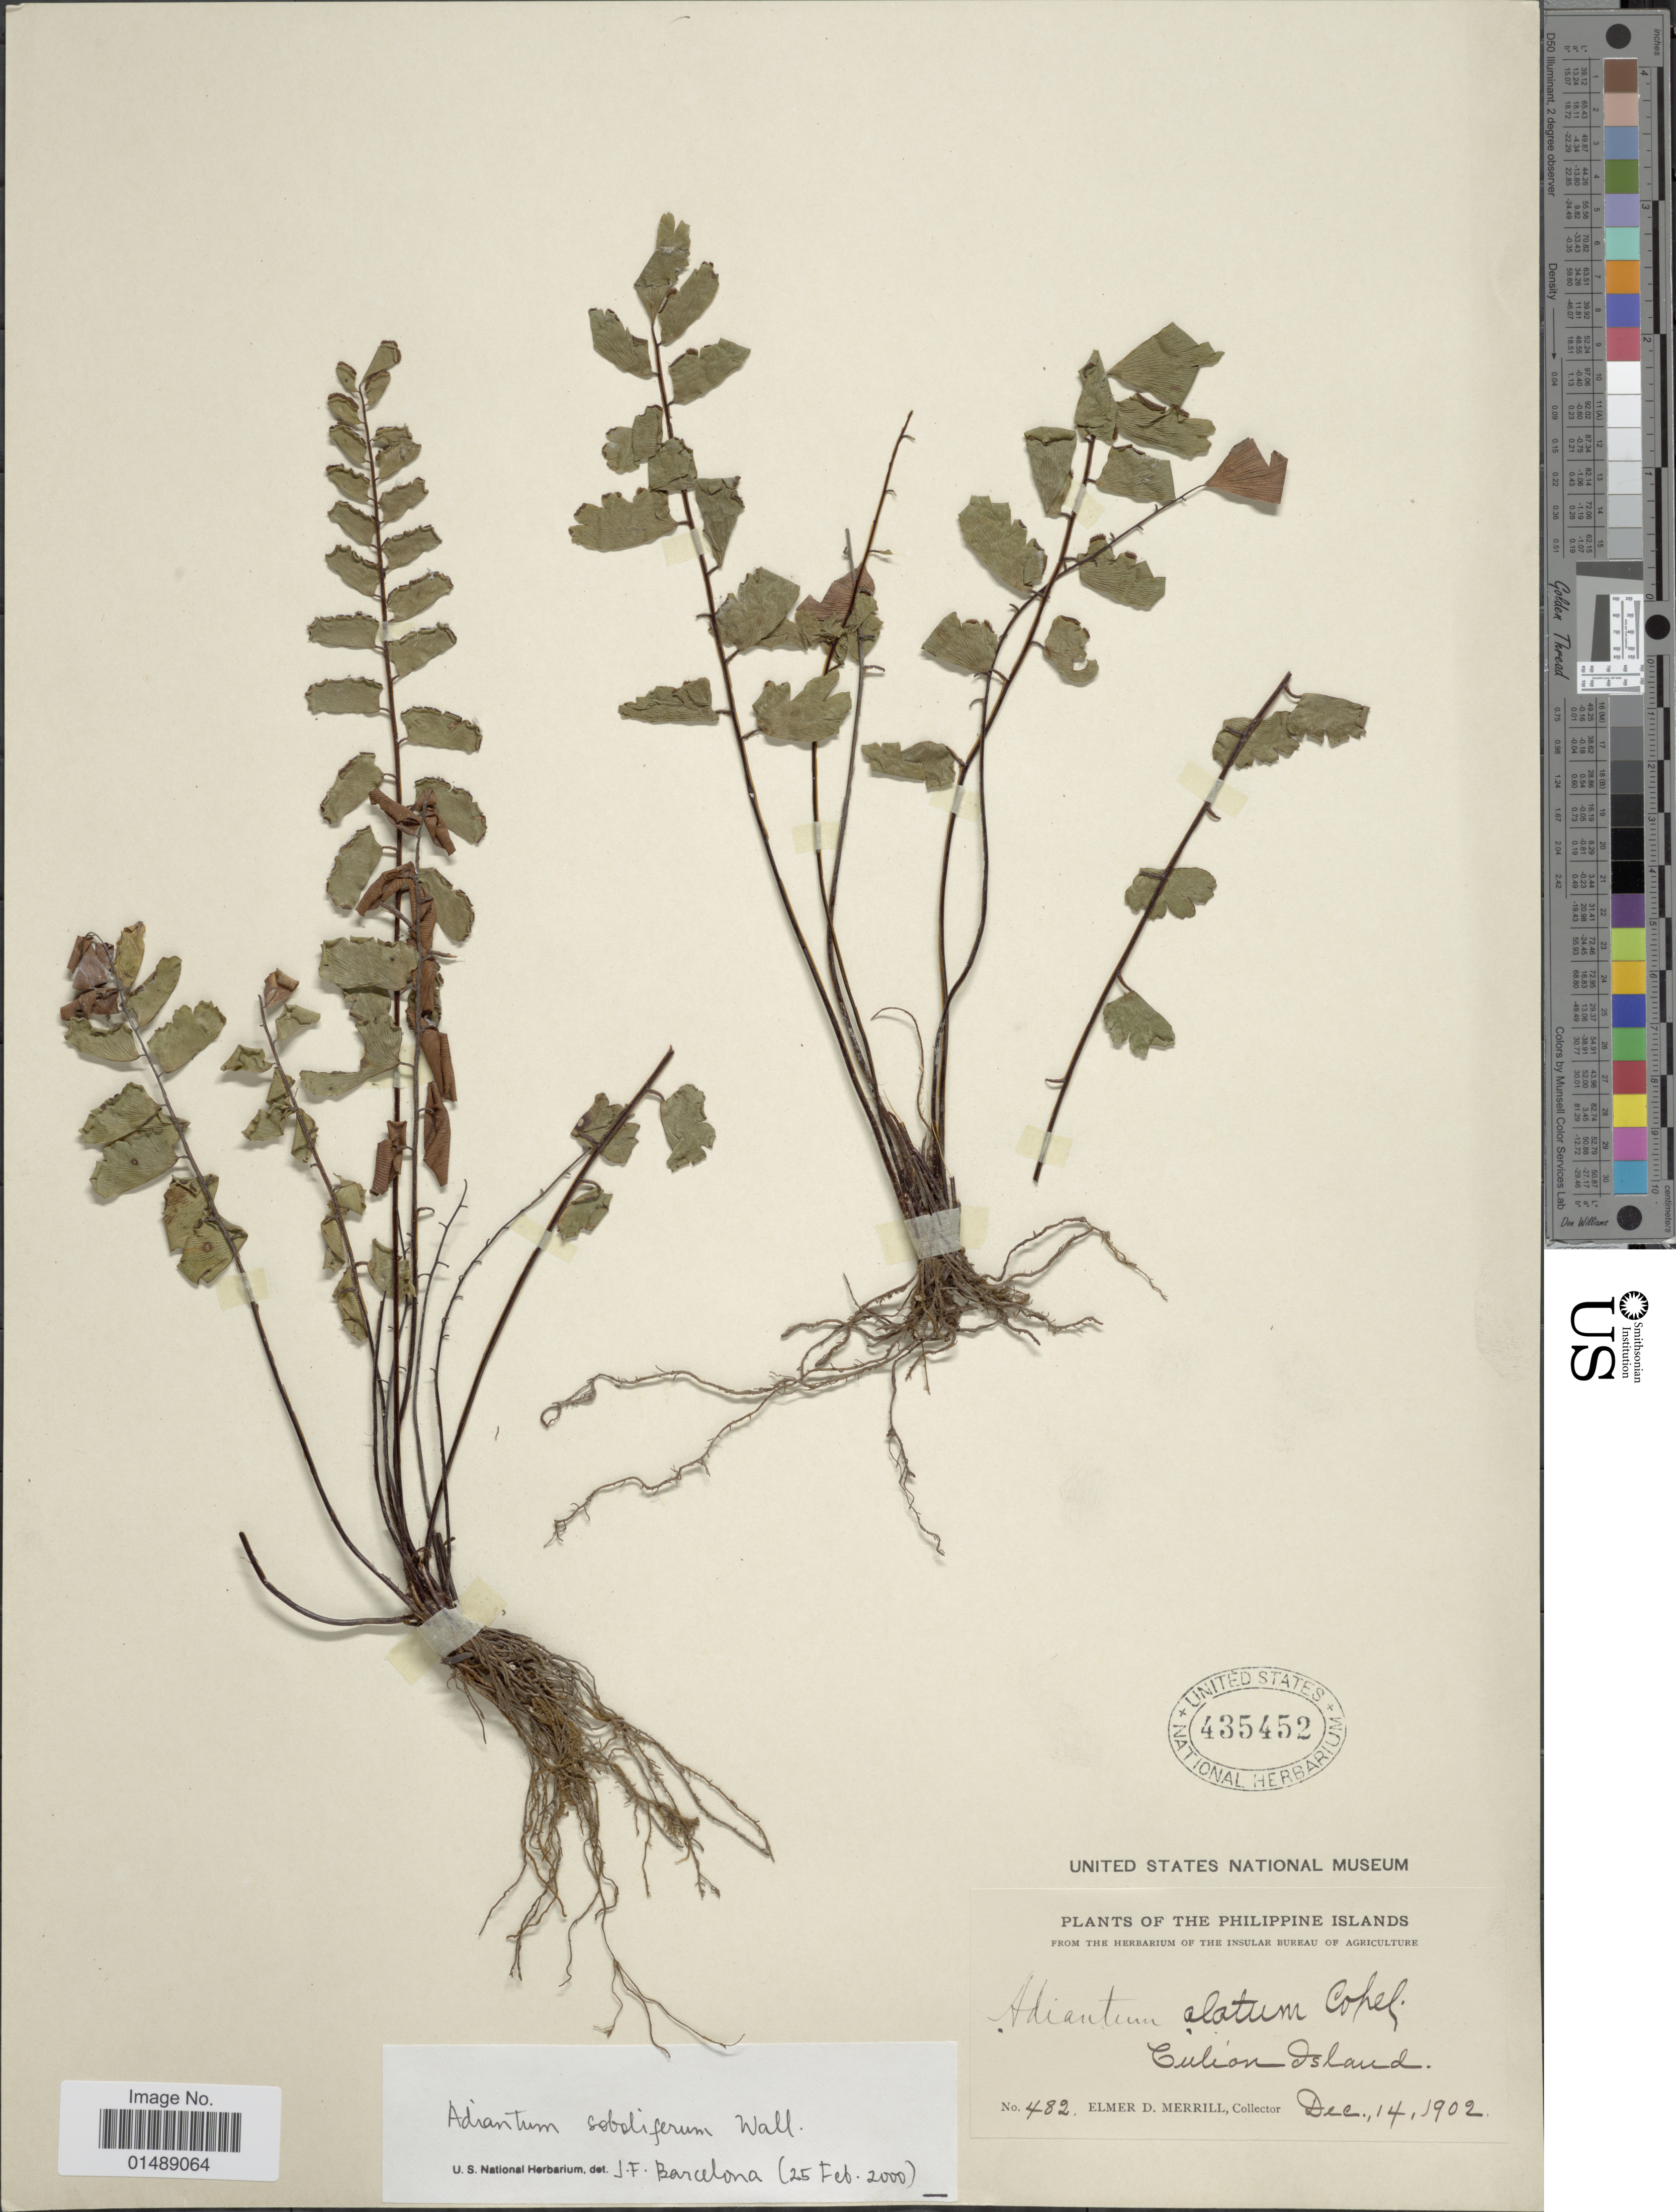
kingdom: Plantae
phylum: Tracheophyta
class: Polypodiopsida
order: Polypodiales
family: Pteridaceae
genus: Adiantum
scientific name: Adiantum soboliferum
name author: Wall. ex Hook.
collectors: E. D. Merrill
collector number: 482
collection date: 1902-12-14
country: Philippines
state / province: Mimaropa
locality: Culion Island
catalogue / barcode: US 435452